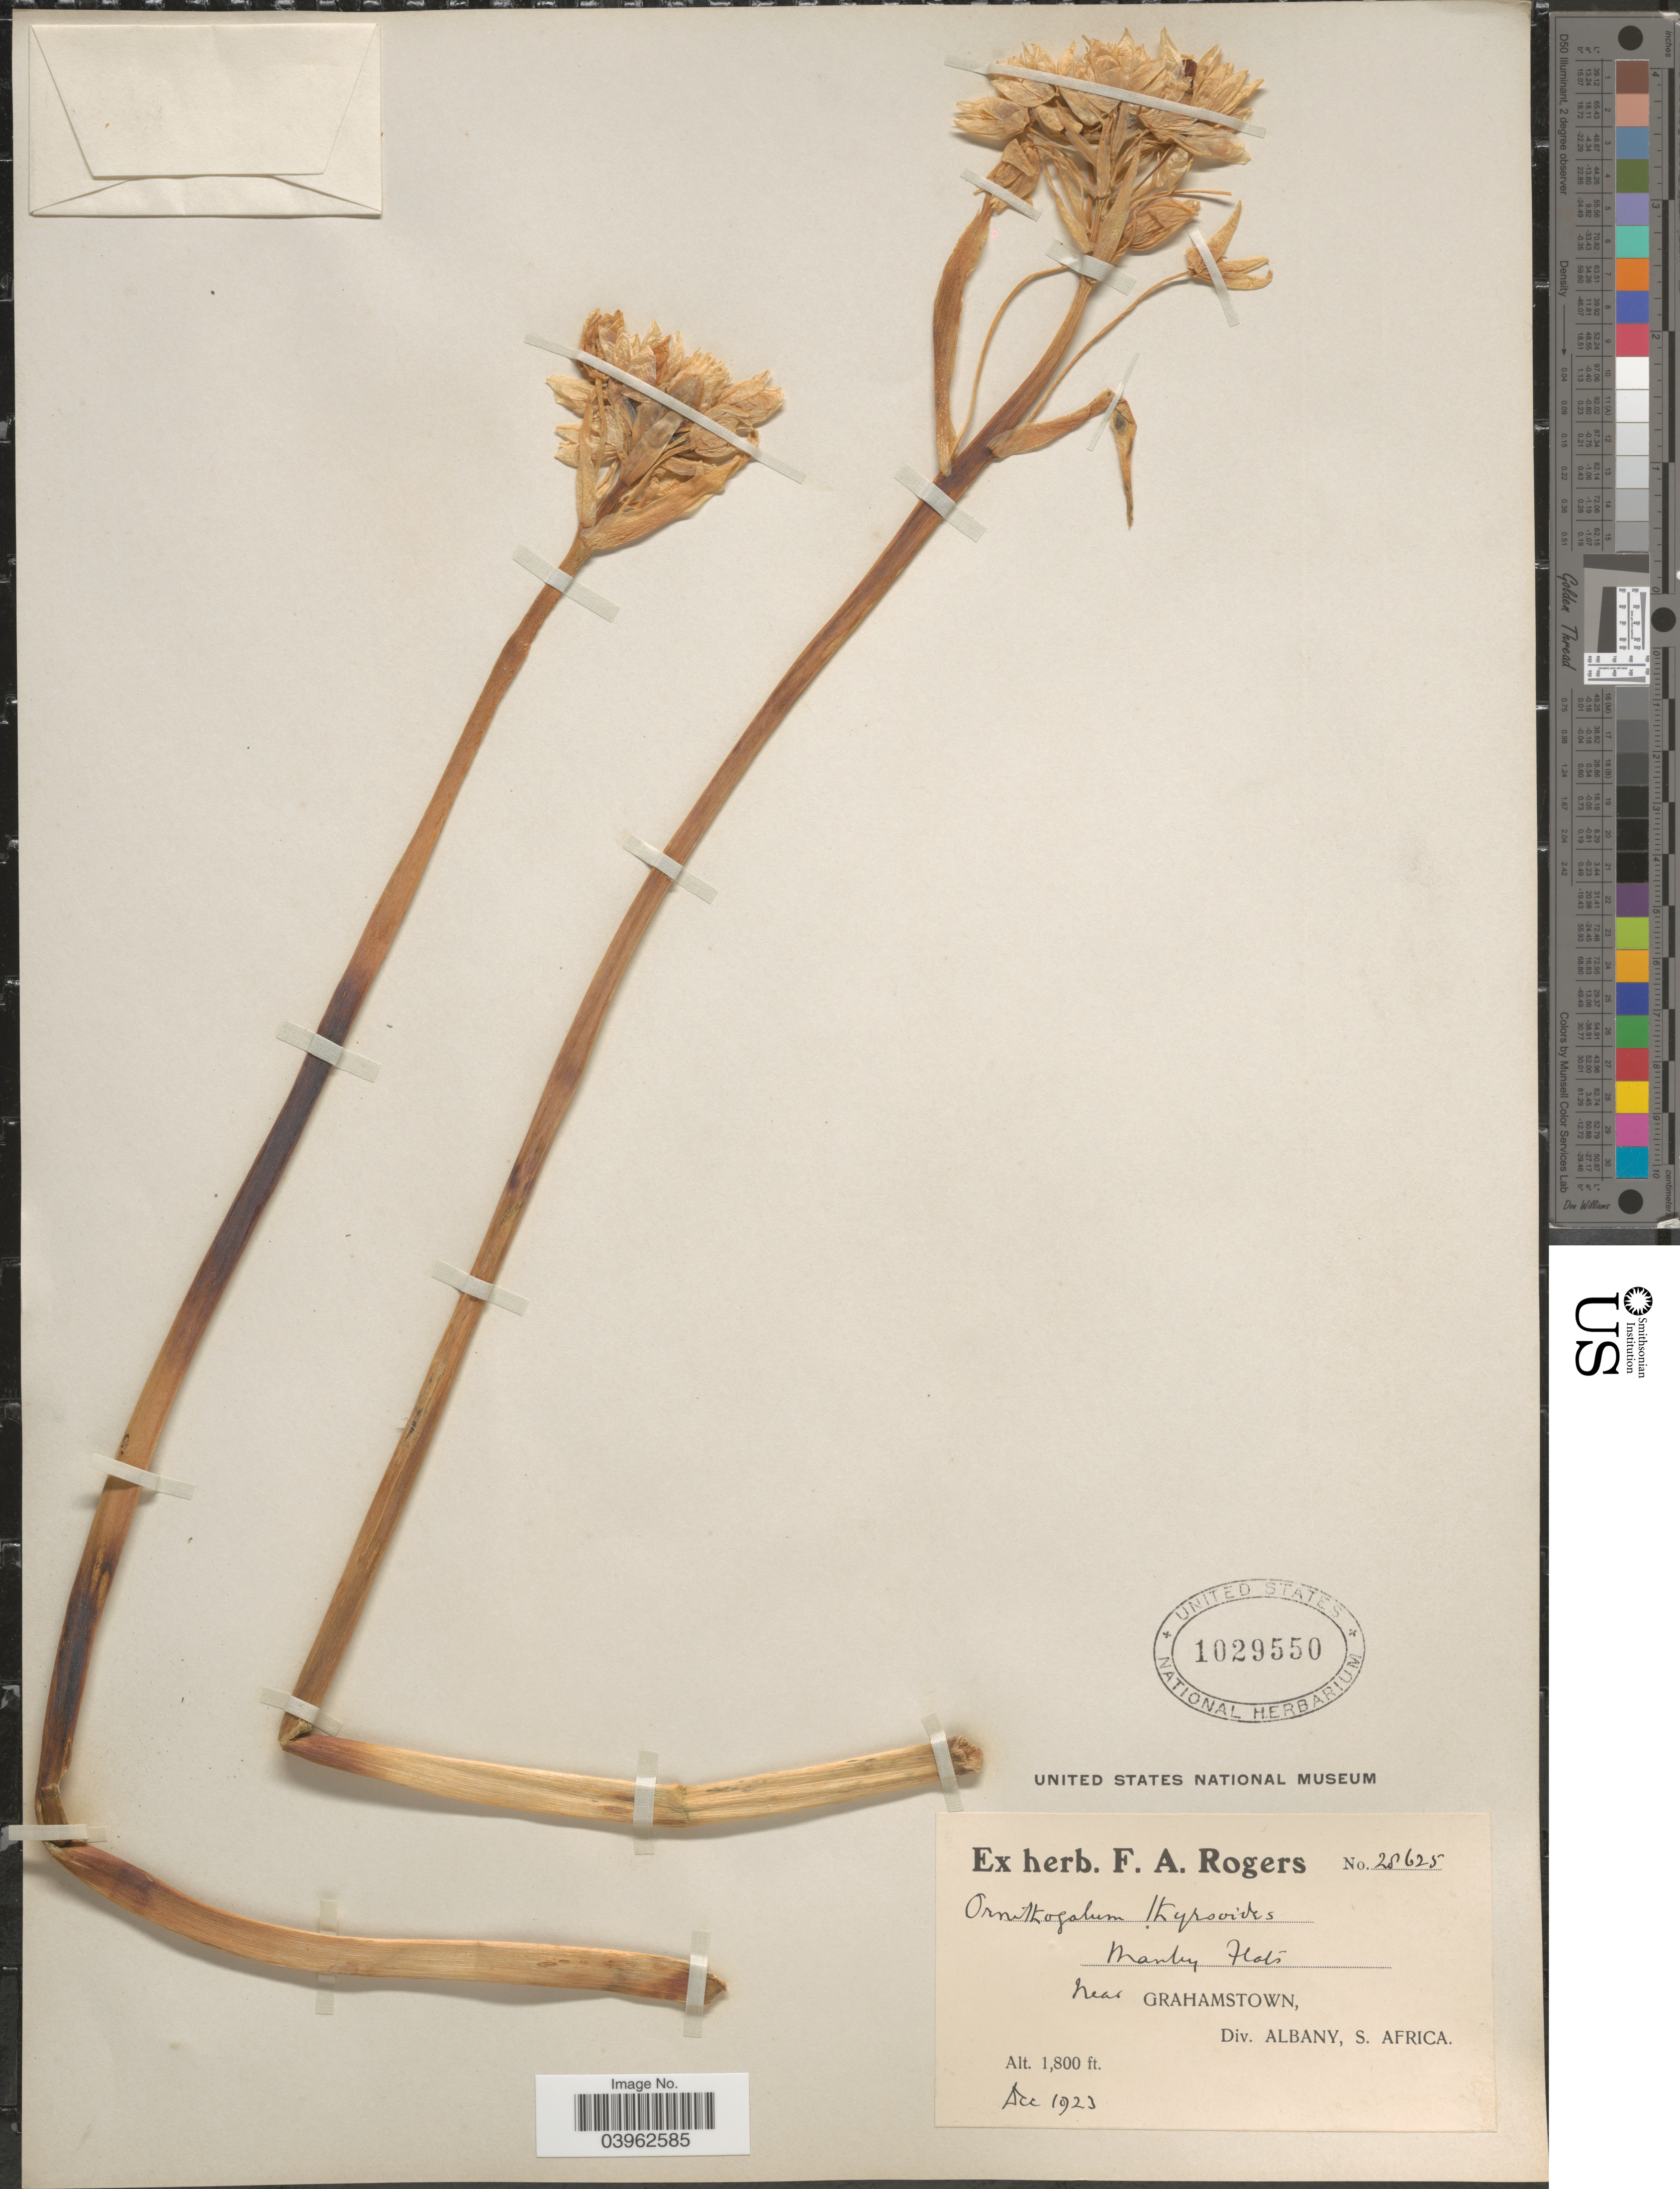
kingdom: Plantae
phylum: Tracheophyta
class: Liliopsida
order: Asparagales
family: Asparagaceae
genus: Ornithogalum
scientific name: Ornithogalum thyrsoides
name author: Jacq.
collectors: ex herb. F. A. Rogers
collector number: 28625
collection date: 1923-12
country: South Africa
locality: Near Grahamstown, Div. Albany, S. Africa.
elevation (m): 549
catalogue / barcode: US 1029550